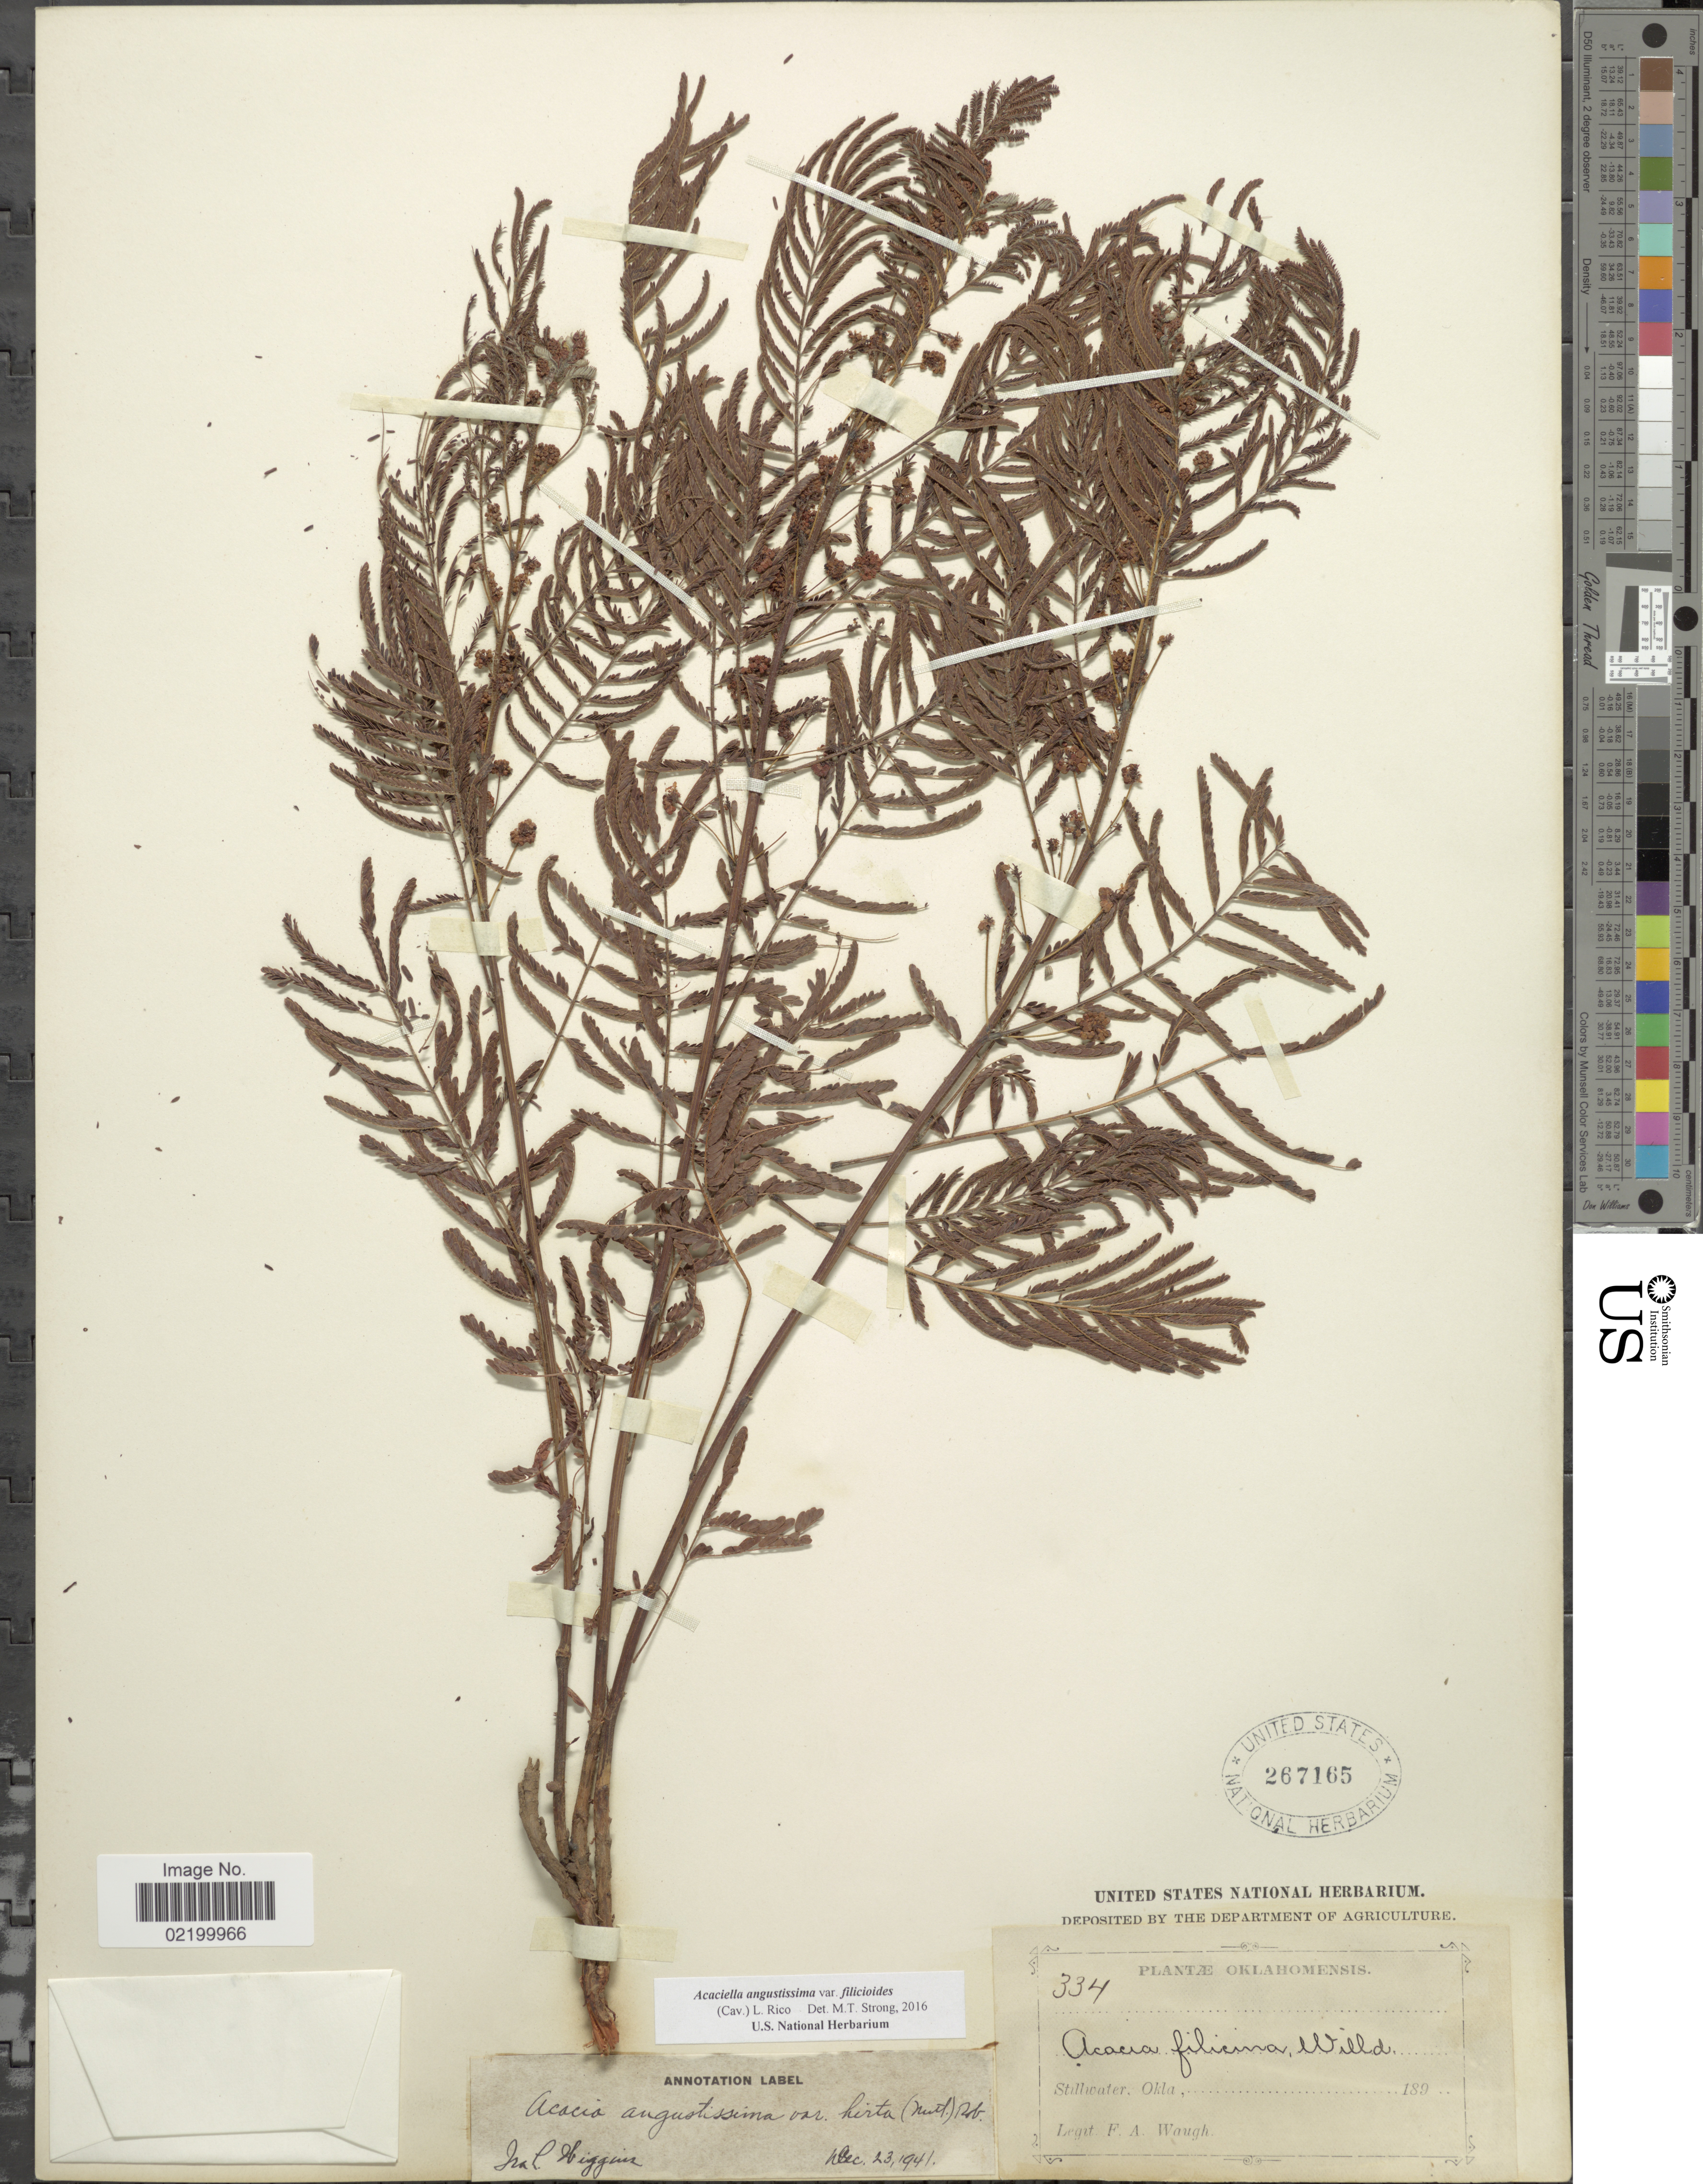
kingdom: Plantae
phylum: Tracheophyta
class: Magnoliopsida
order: Fabales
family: Fabaceae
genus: Acaciella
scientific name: Acaciella angustissima var. filicioides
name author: (Cav.) L. Rico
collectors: F. Waugh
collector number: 334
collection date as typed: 189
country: United States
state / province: Oklahoma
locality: Oklahomensis. Stillwater, Okla.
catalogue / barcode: US 267165